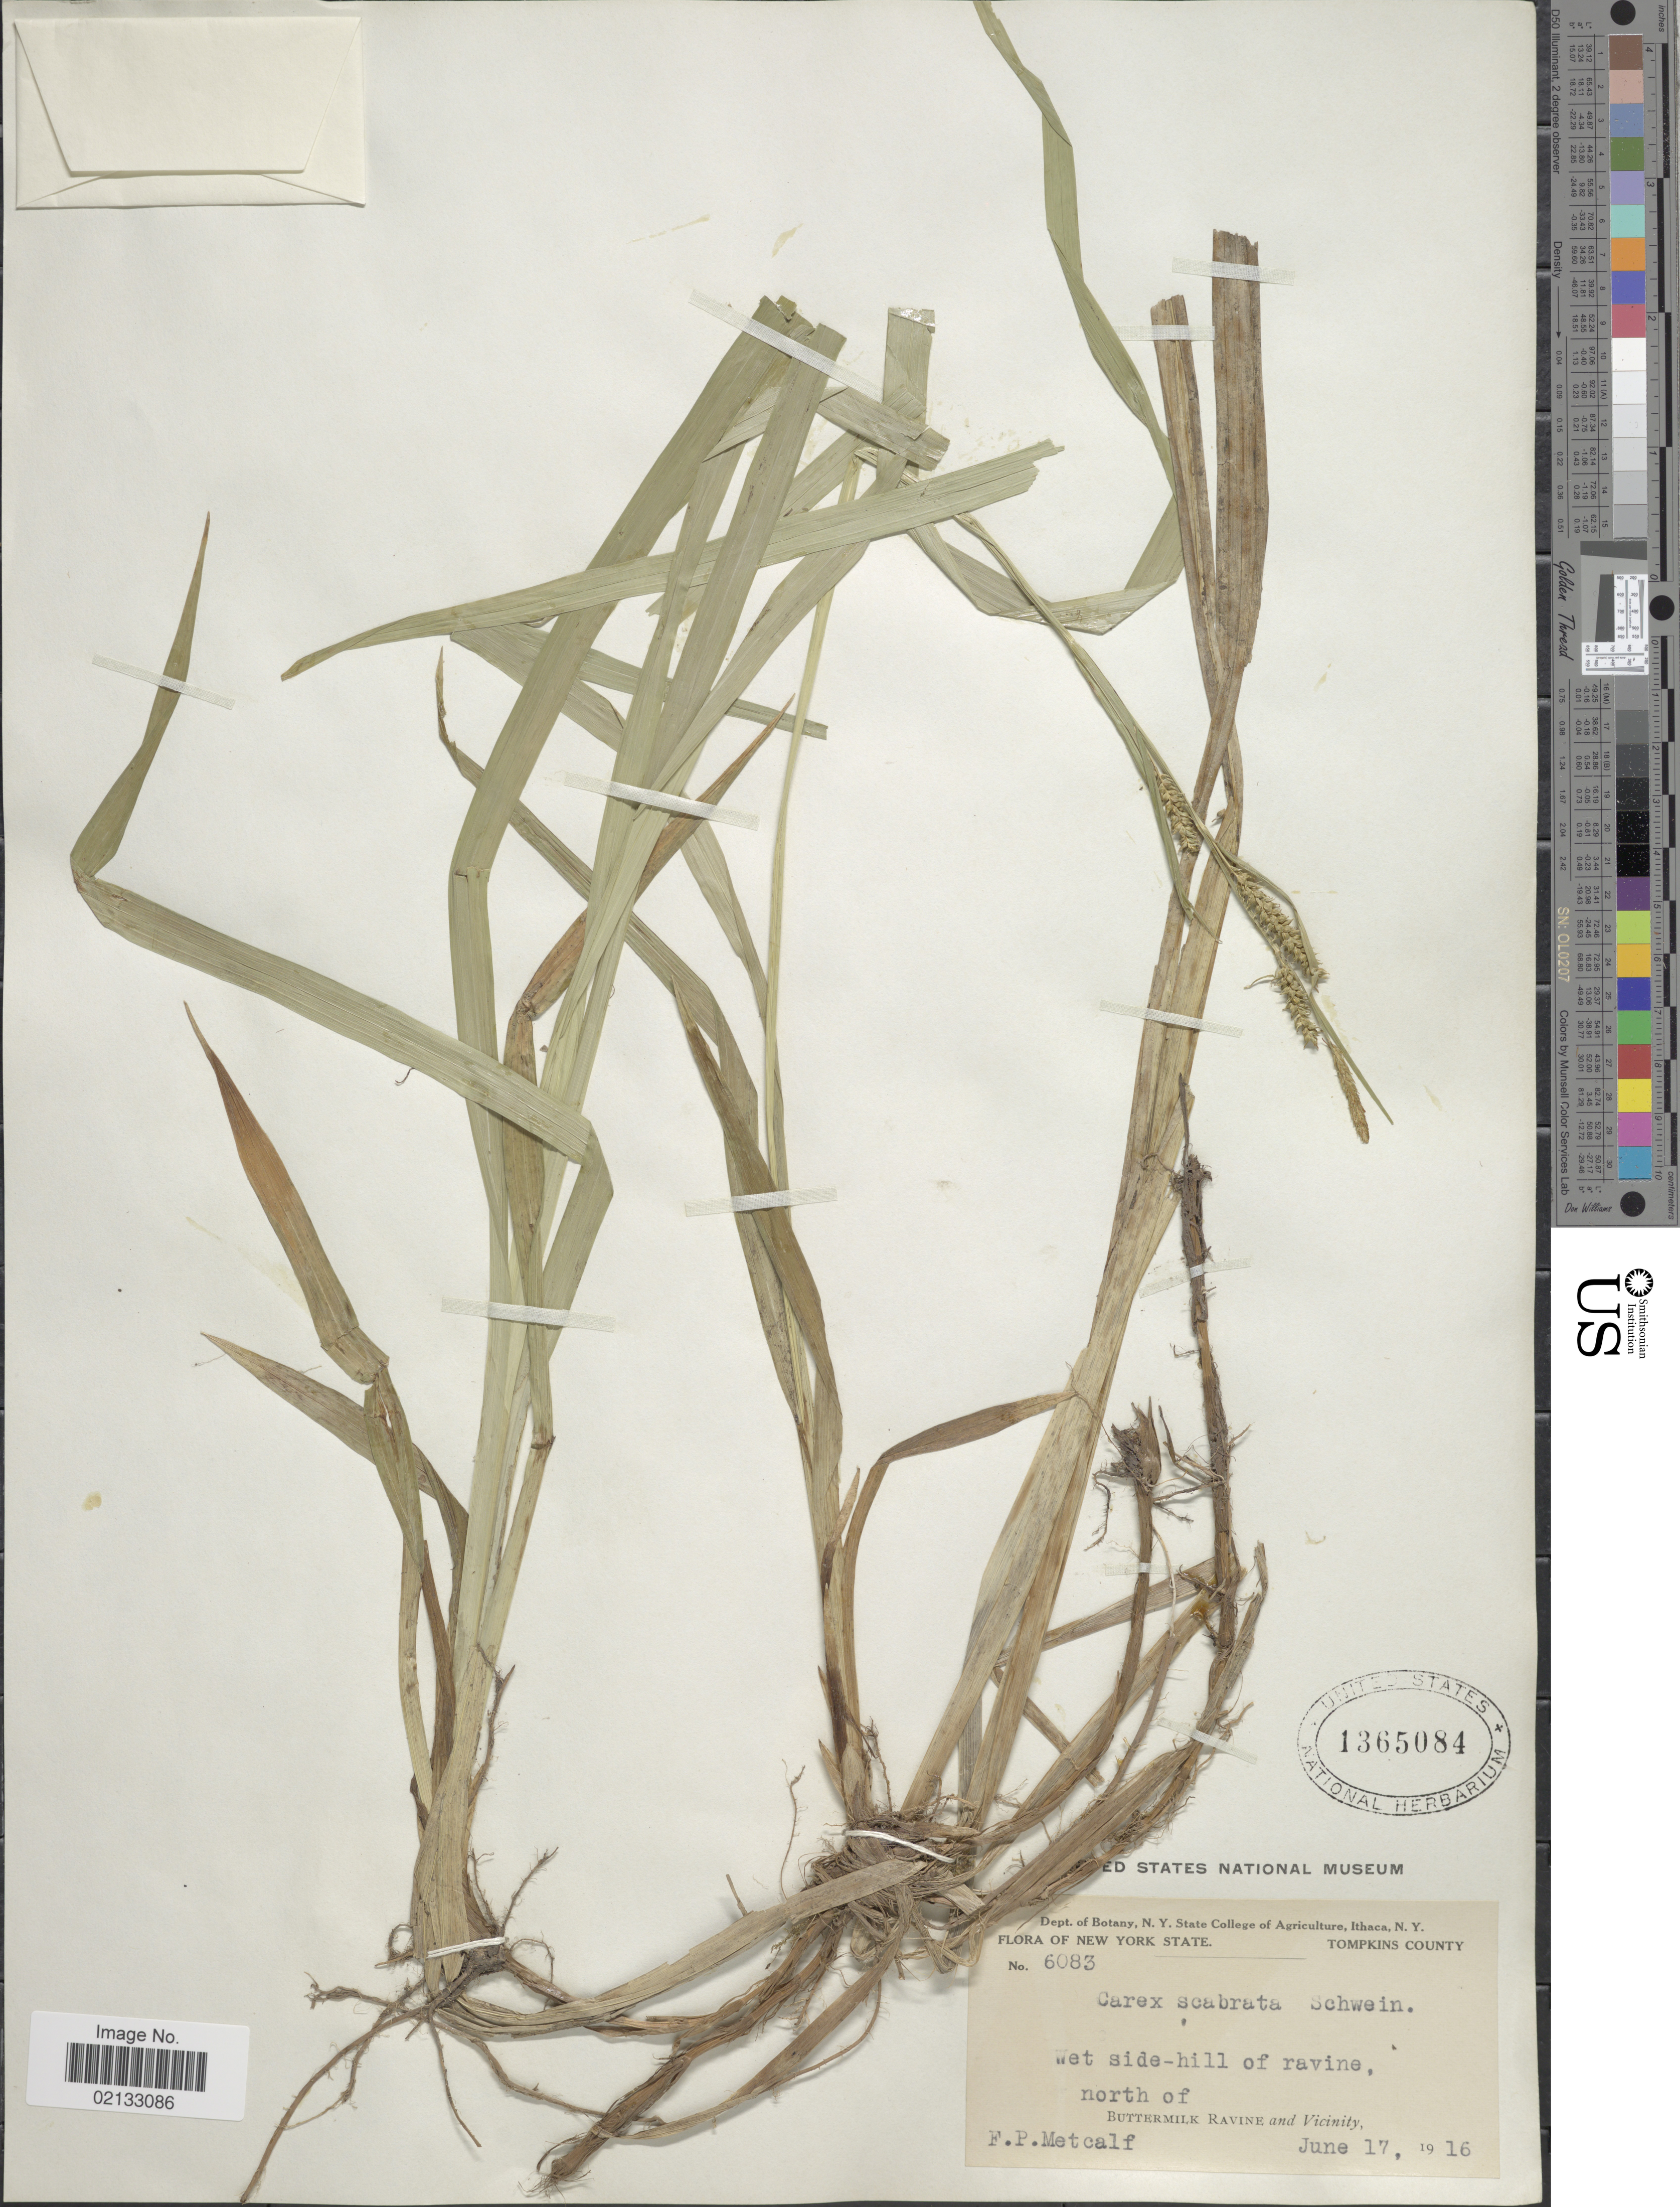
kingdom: Plantae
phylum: Tracheophyta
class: Liliopsida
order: Poales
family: Cyperaceae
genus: Carex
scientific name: Carex scabrata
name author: Schwein.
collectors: F. Metcalf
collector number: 6083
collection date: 1916-06-17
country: United States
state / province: New York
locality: Tompkins County. Wet side-hill of ravine, north of Buttermilk Ravine and Vicinity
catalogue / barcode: US 1365084